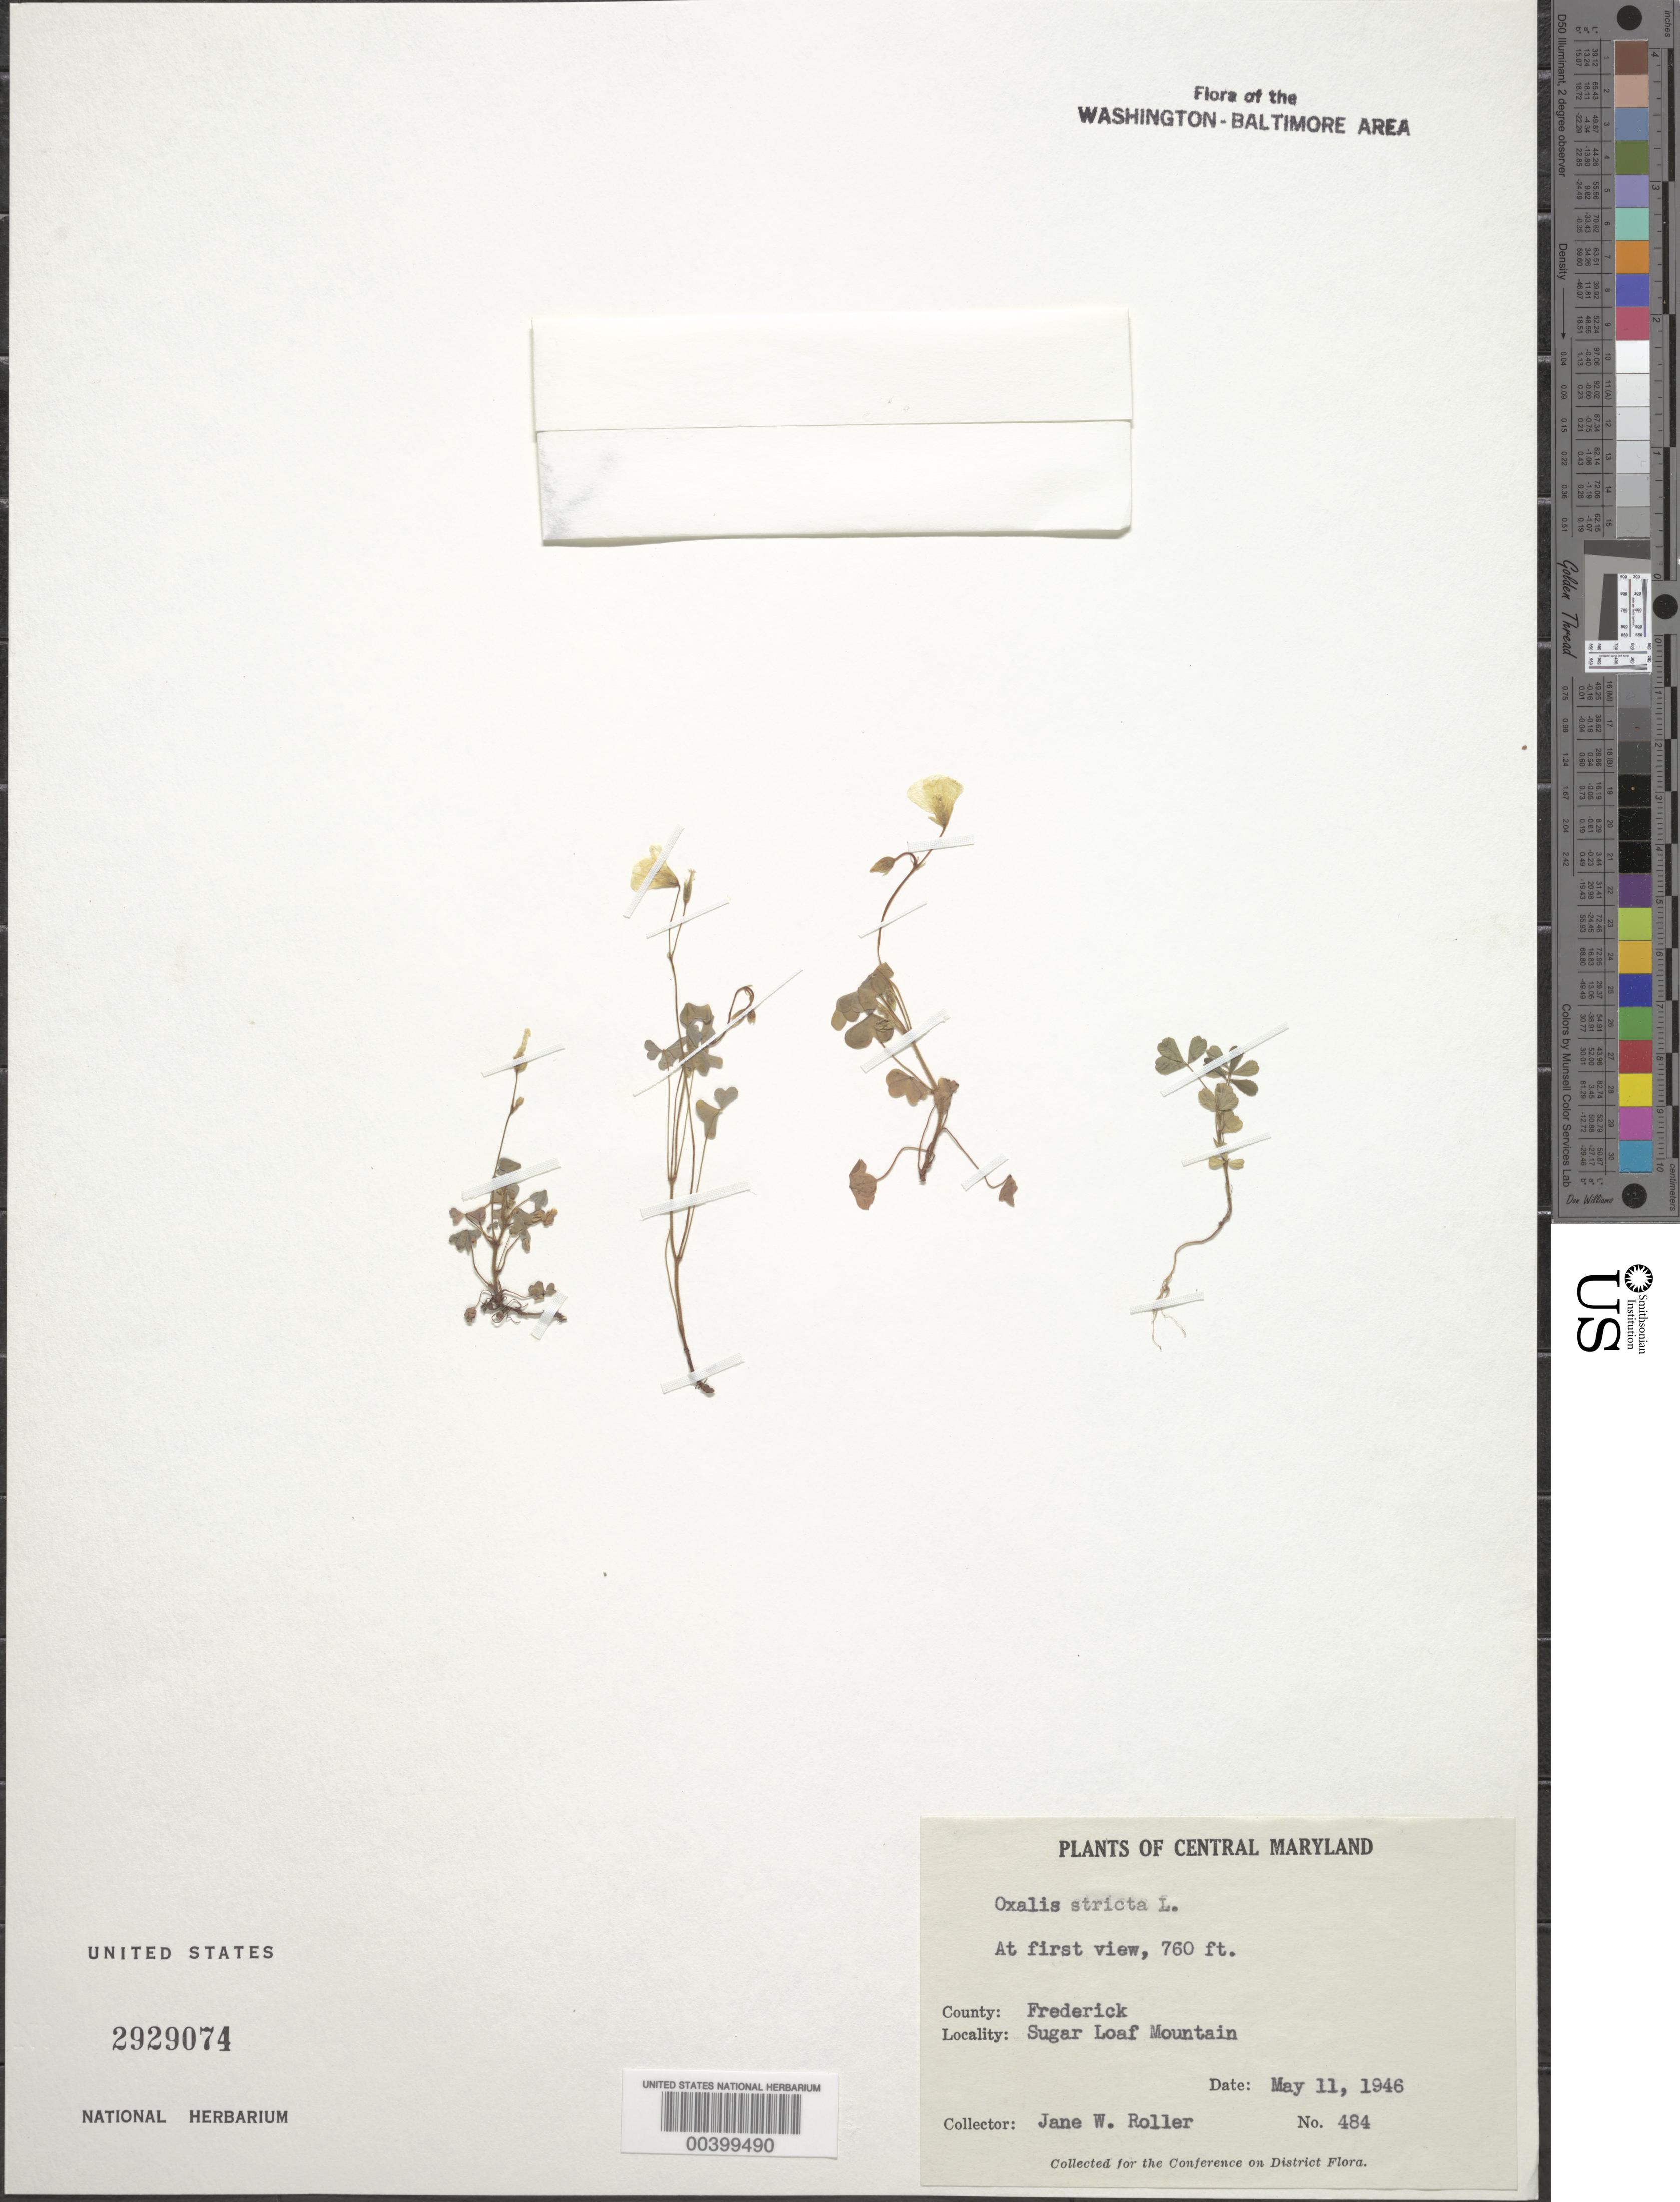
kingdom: Plantae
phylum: Tracheophyta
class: Magnoliopsida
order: Oxalidales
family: Oxalidaceae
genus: Oxalis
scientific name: Oxalis stricta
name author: L.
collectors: J. W. Roller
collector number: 484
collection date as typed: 11 May 1946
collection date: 1946-05-11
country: United States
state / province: Maryland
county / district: Frederick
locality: Sugar Loaf Mountain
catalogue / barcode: US 2929074